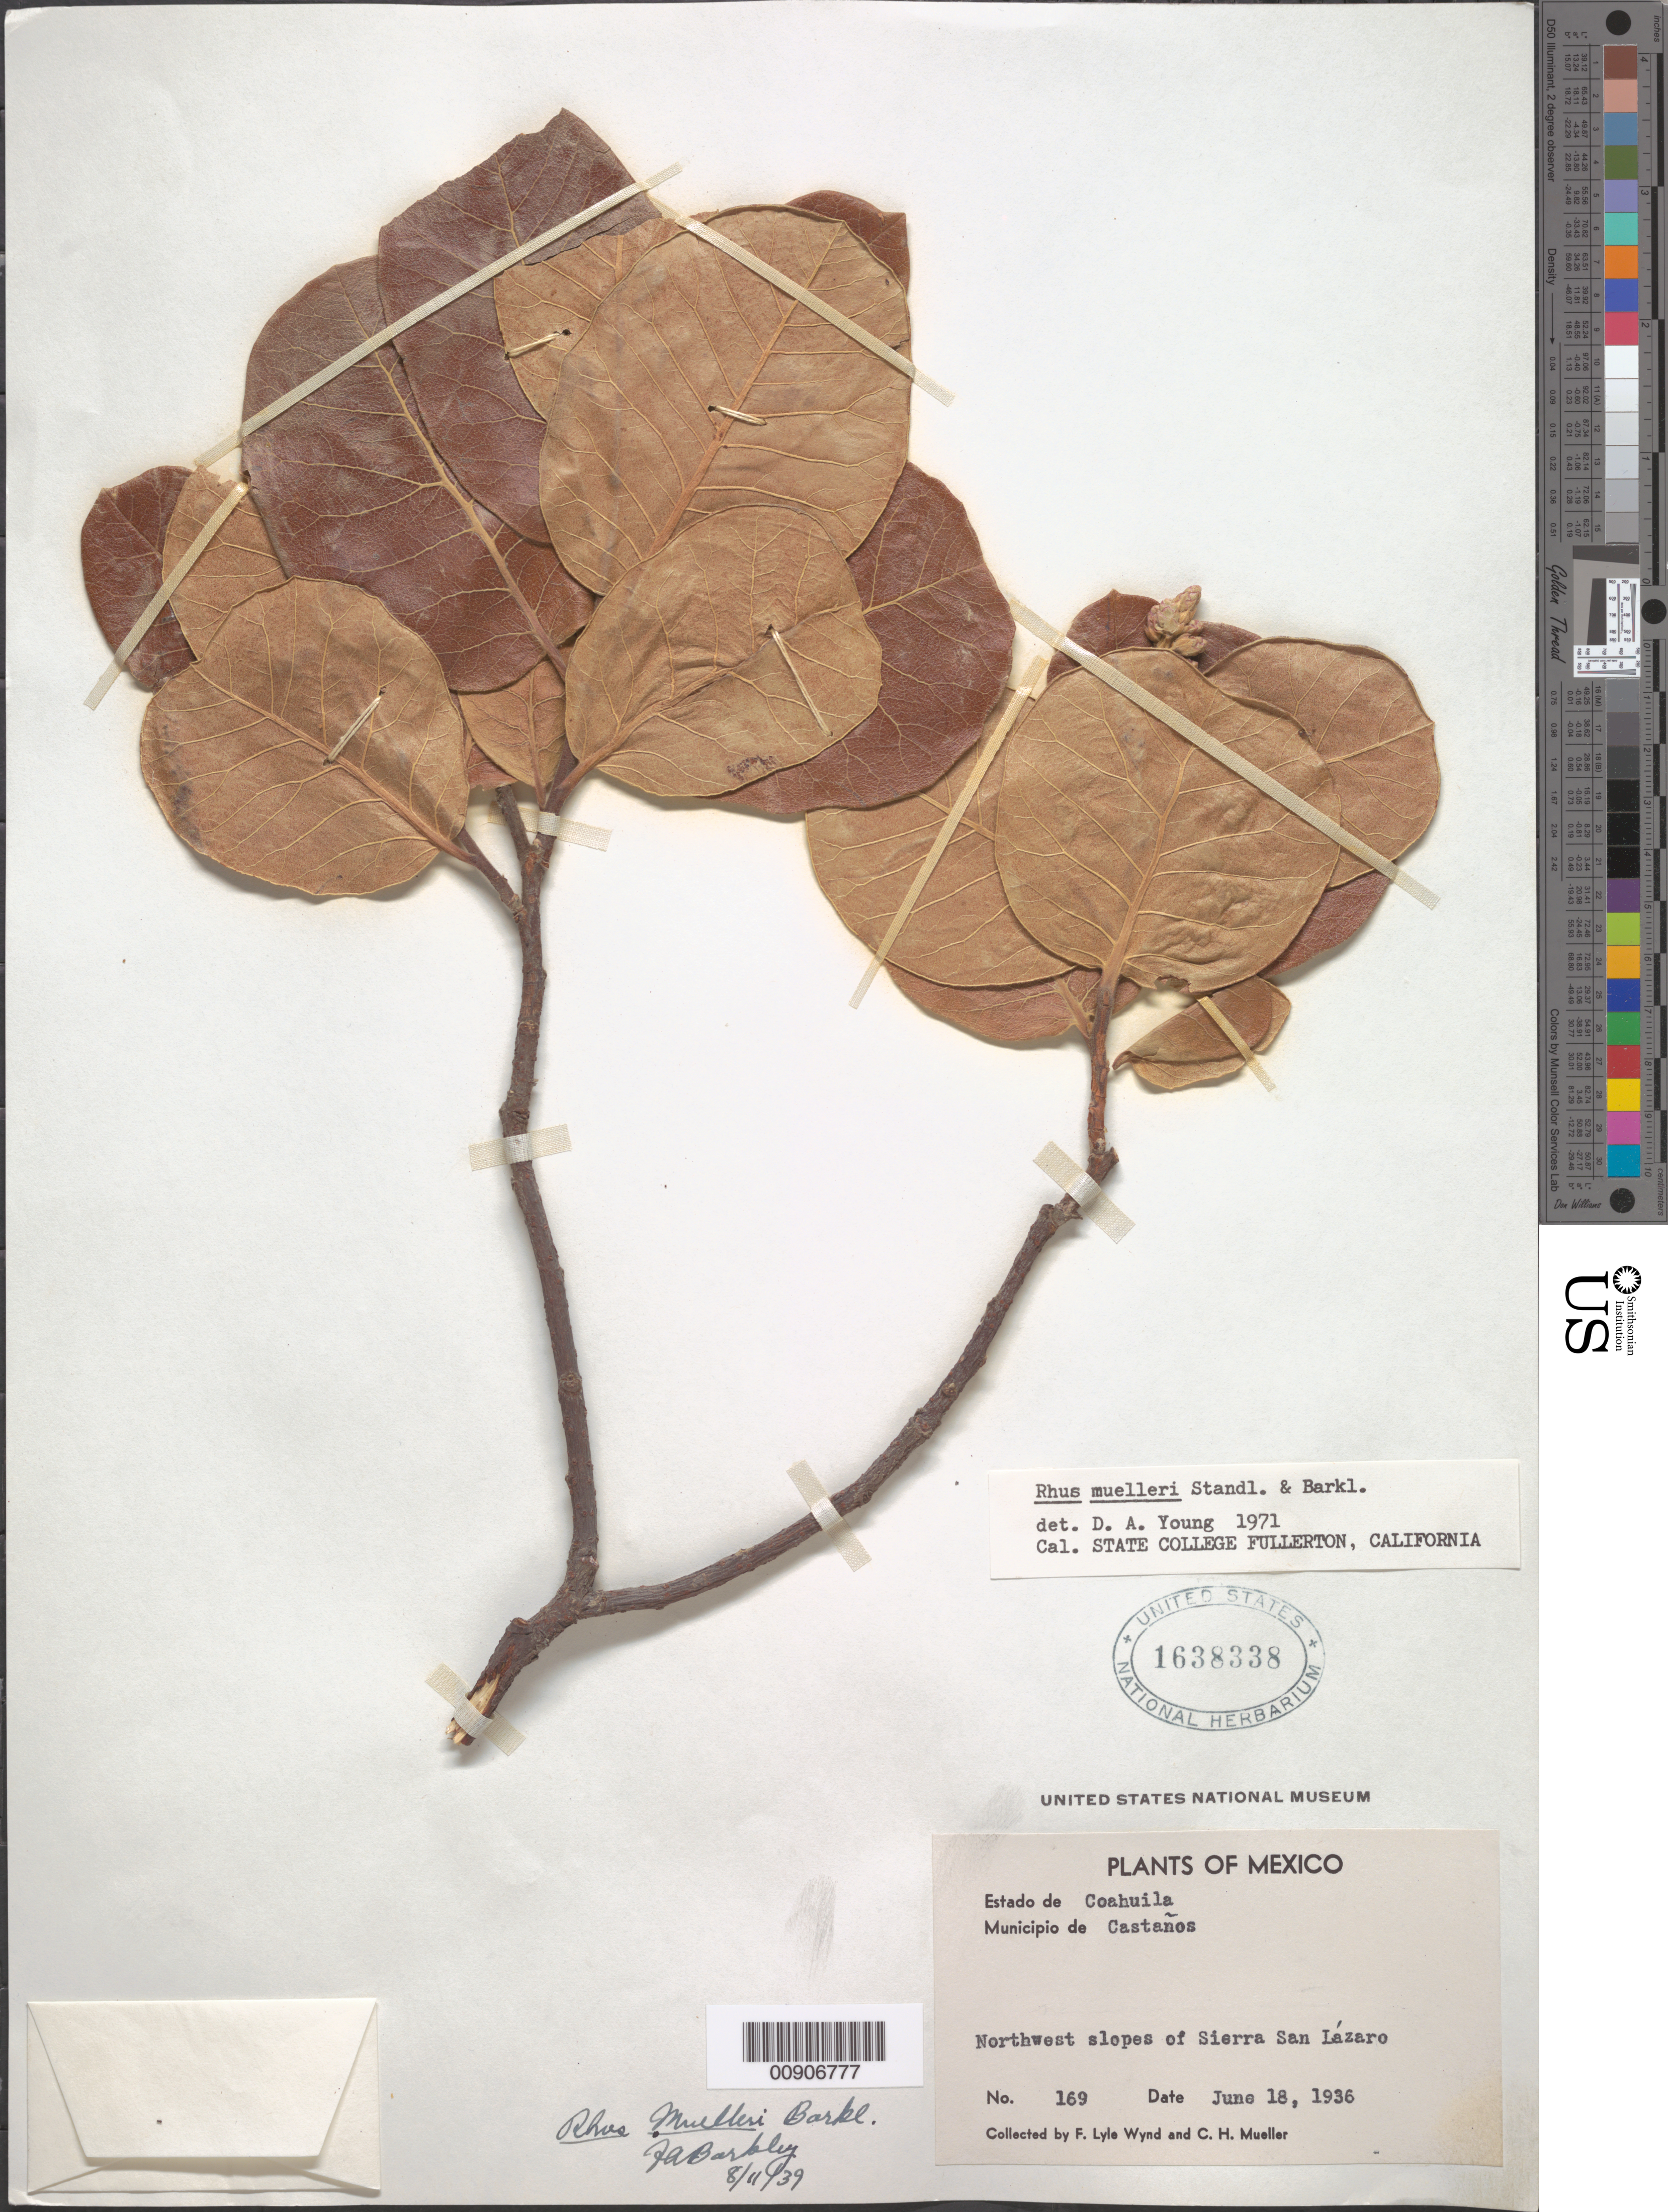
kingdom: Plantae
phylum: Tracheophyta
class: Magnoliopsida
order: Sapindales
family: Anacardiaceae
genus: Rhus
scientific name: Rhus muelleri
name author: Standl. & F.A. Barkley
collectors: F. L. Wynd & C. H. Mueller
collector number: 169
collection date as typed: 18 Jun 1936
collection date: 1936-06-18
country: Mexico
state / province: Coahuila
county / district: Castaños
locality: Estado de Coahuila, Municipio de Castaños: Northwest slopes of Sierra San Lázaro.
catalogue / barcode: US 1638338